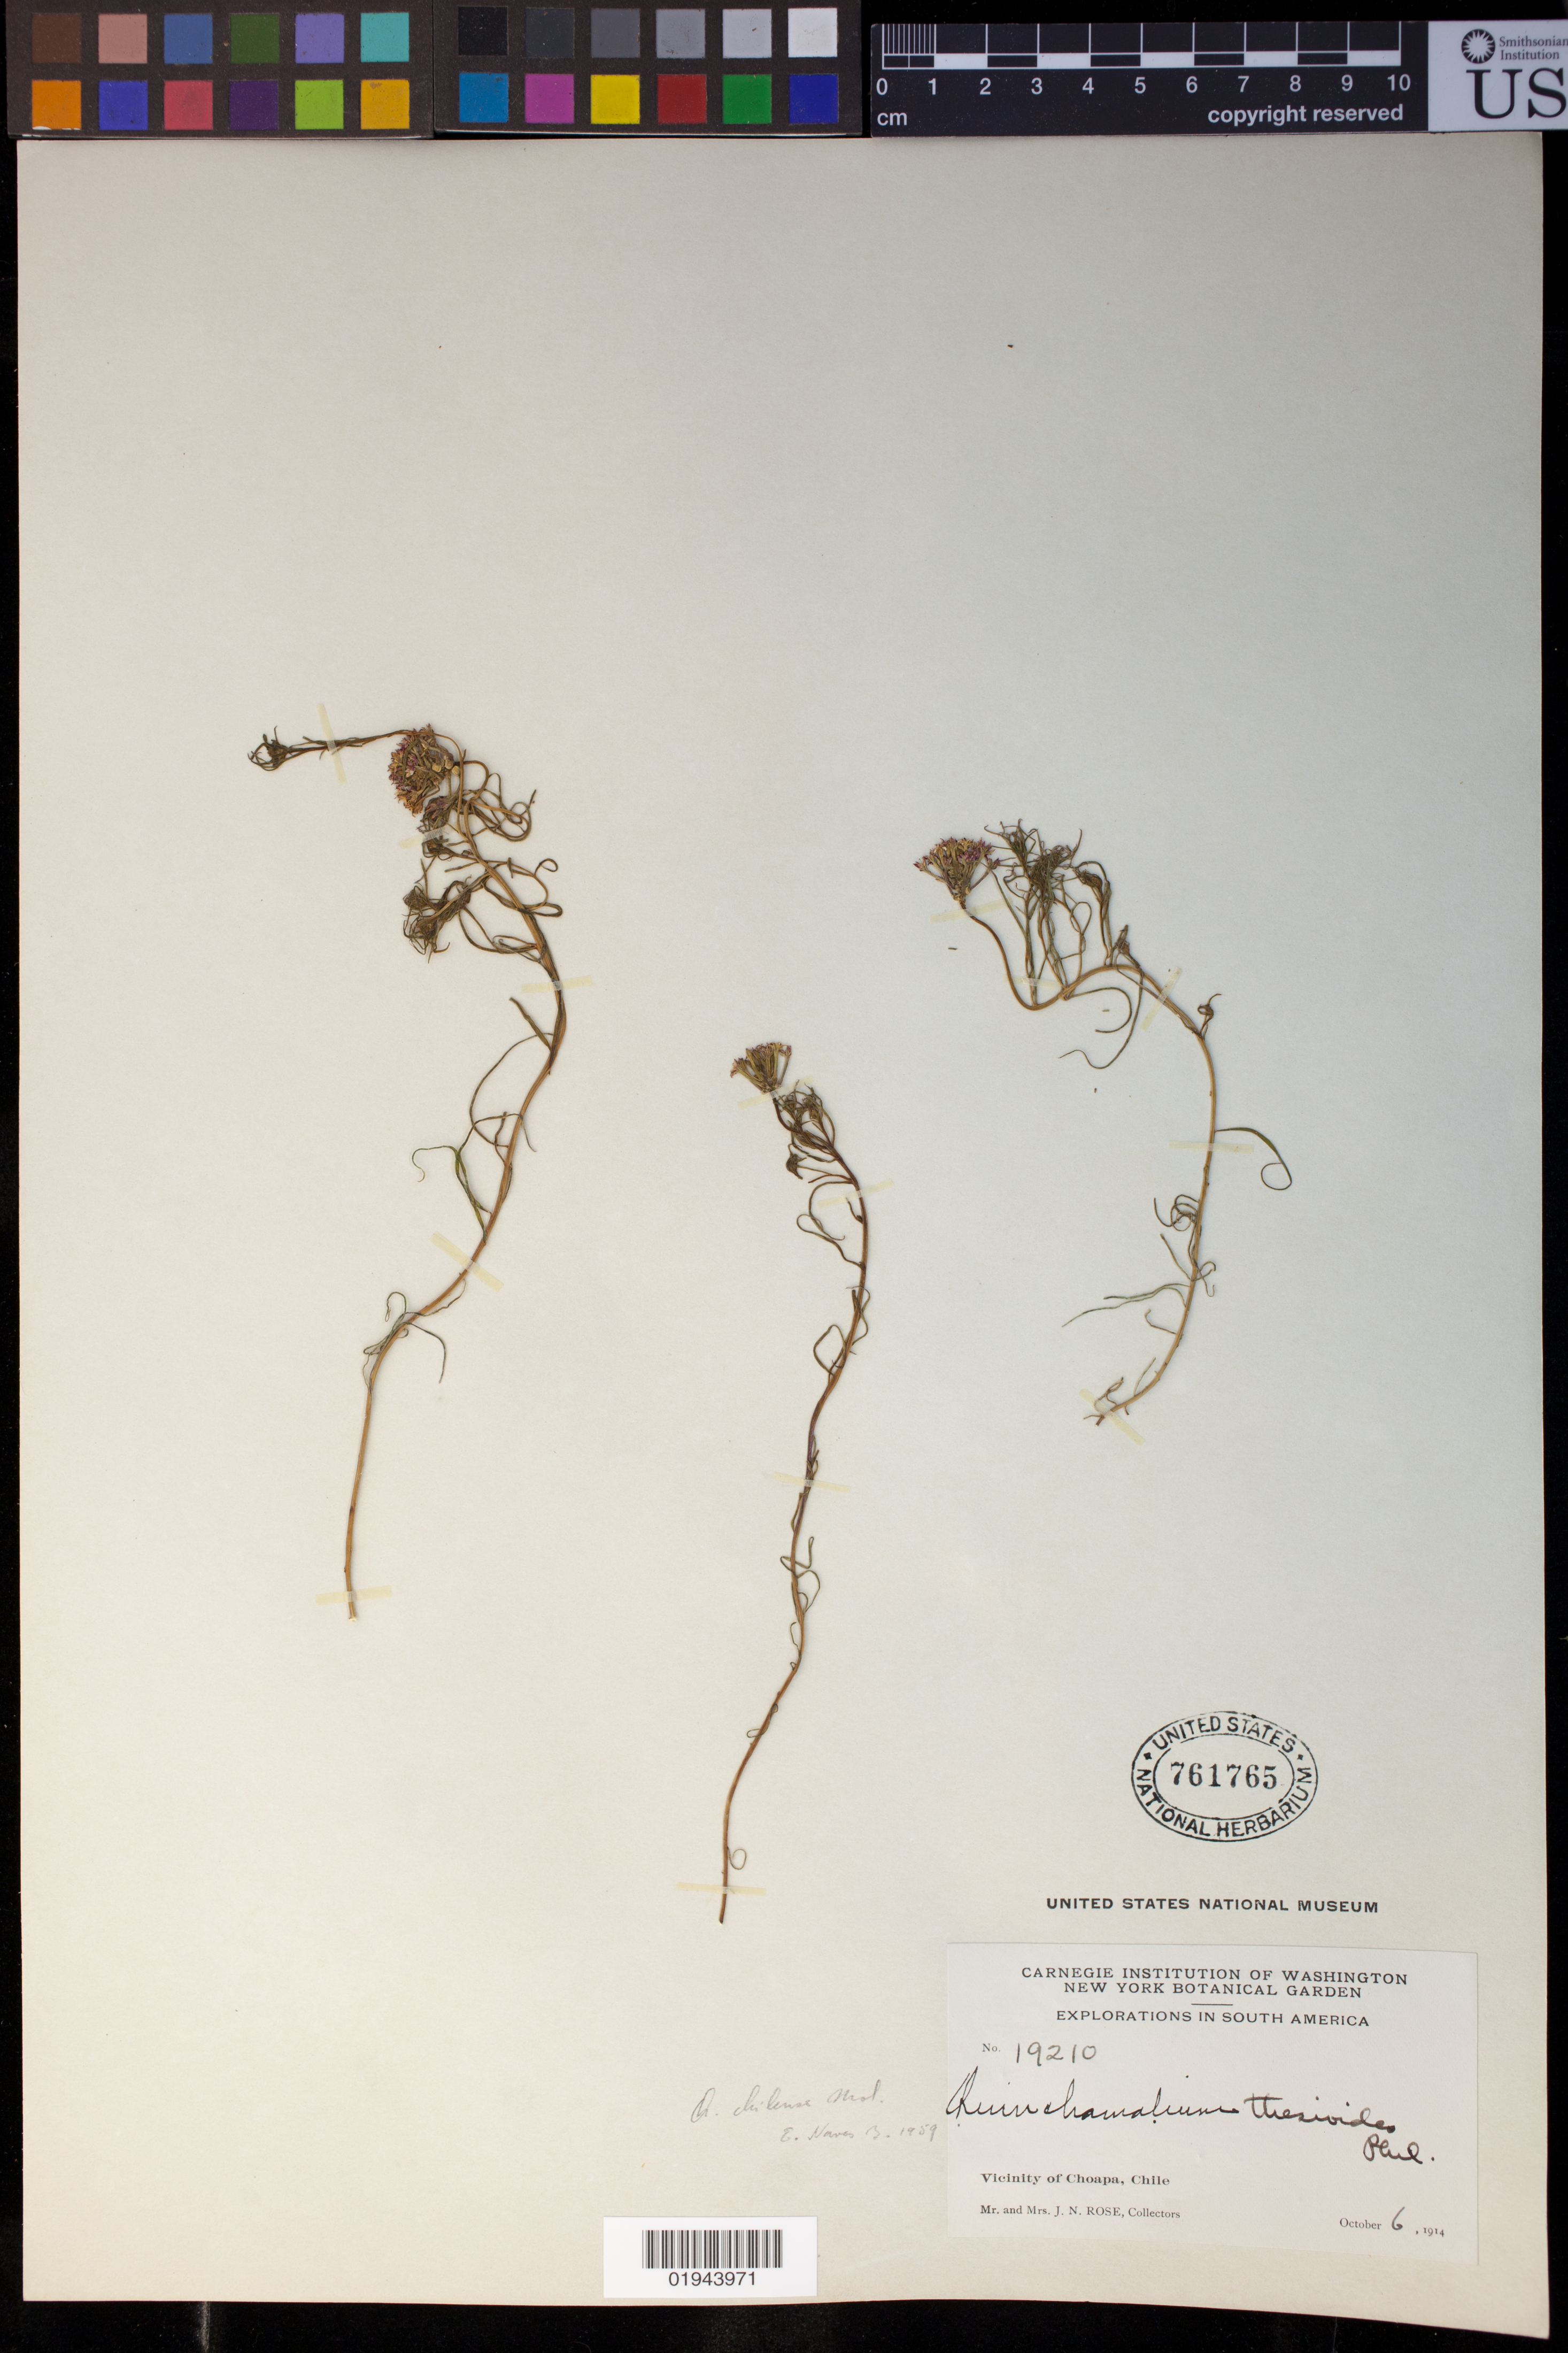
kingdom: Plantae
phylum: Tracheophyta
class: Magnoliopsida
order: Santalales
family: Schoepfiaceae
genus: Quinchamalium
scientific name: Quinchamalium chilense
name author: Molina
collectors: J. N. Rose & L. B. Rose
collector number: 19210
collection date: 1914-10-06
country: Chile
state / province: Coquimbo (IV)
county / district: Choapa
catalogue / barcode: US 761765